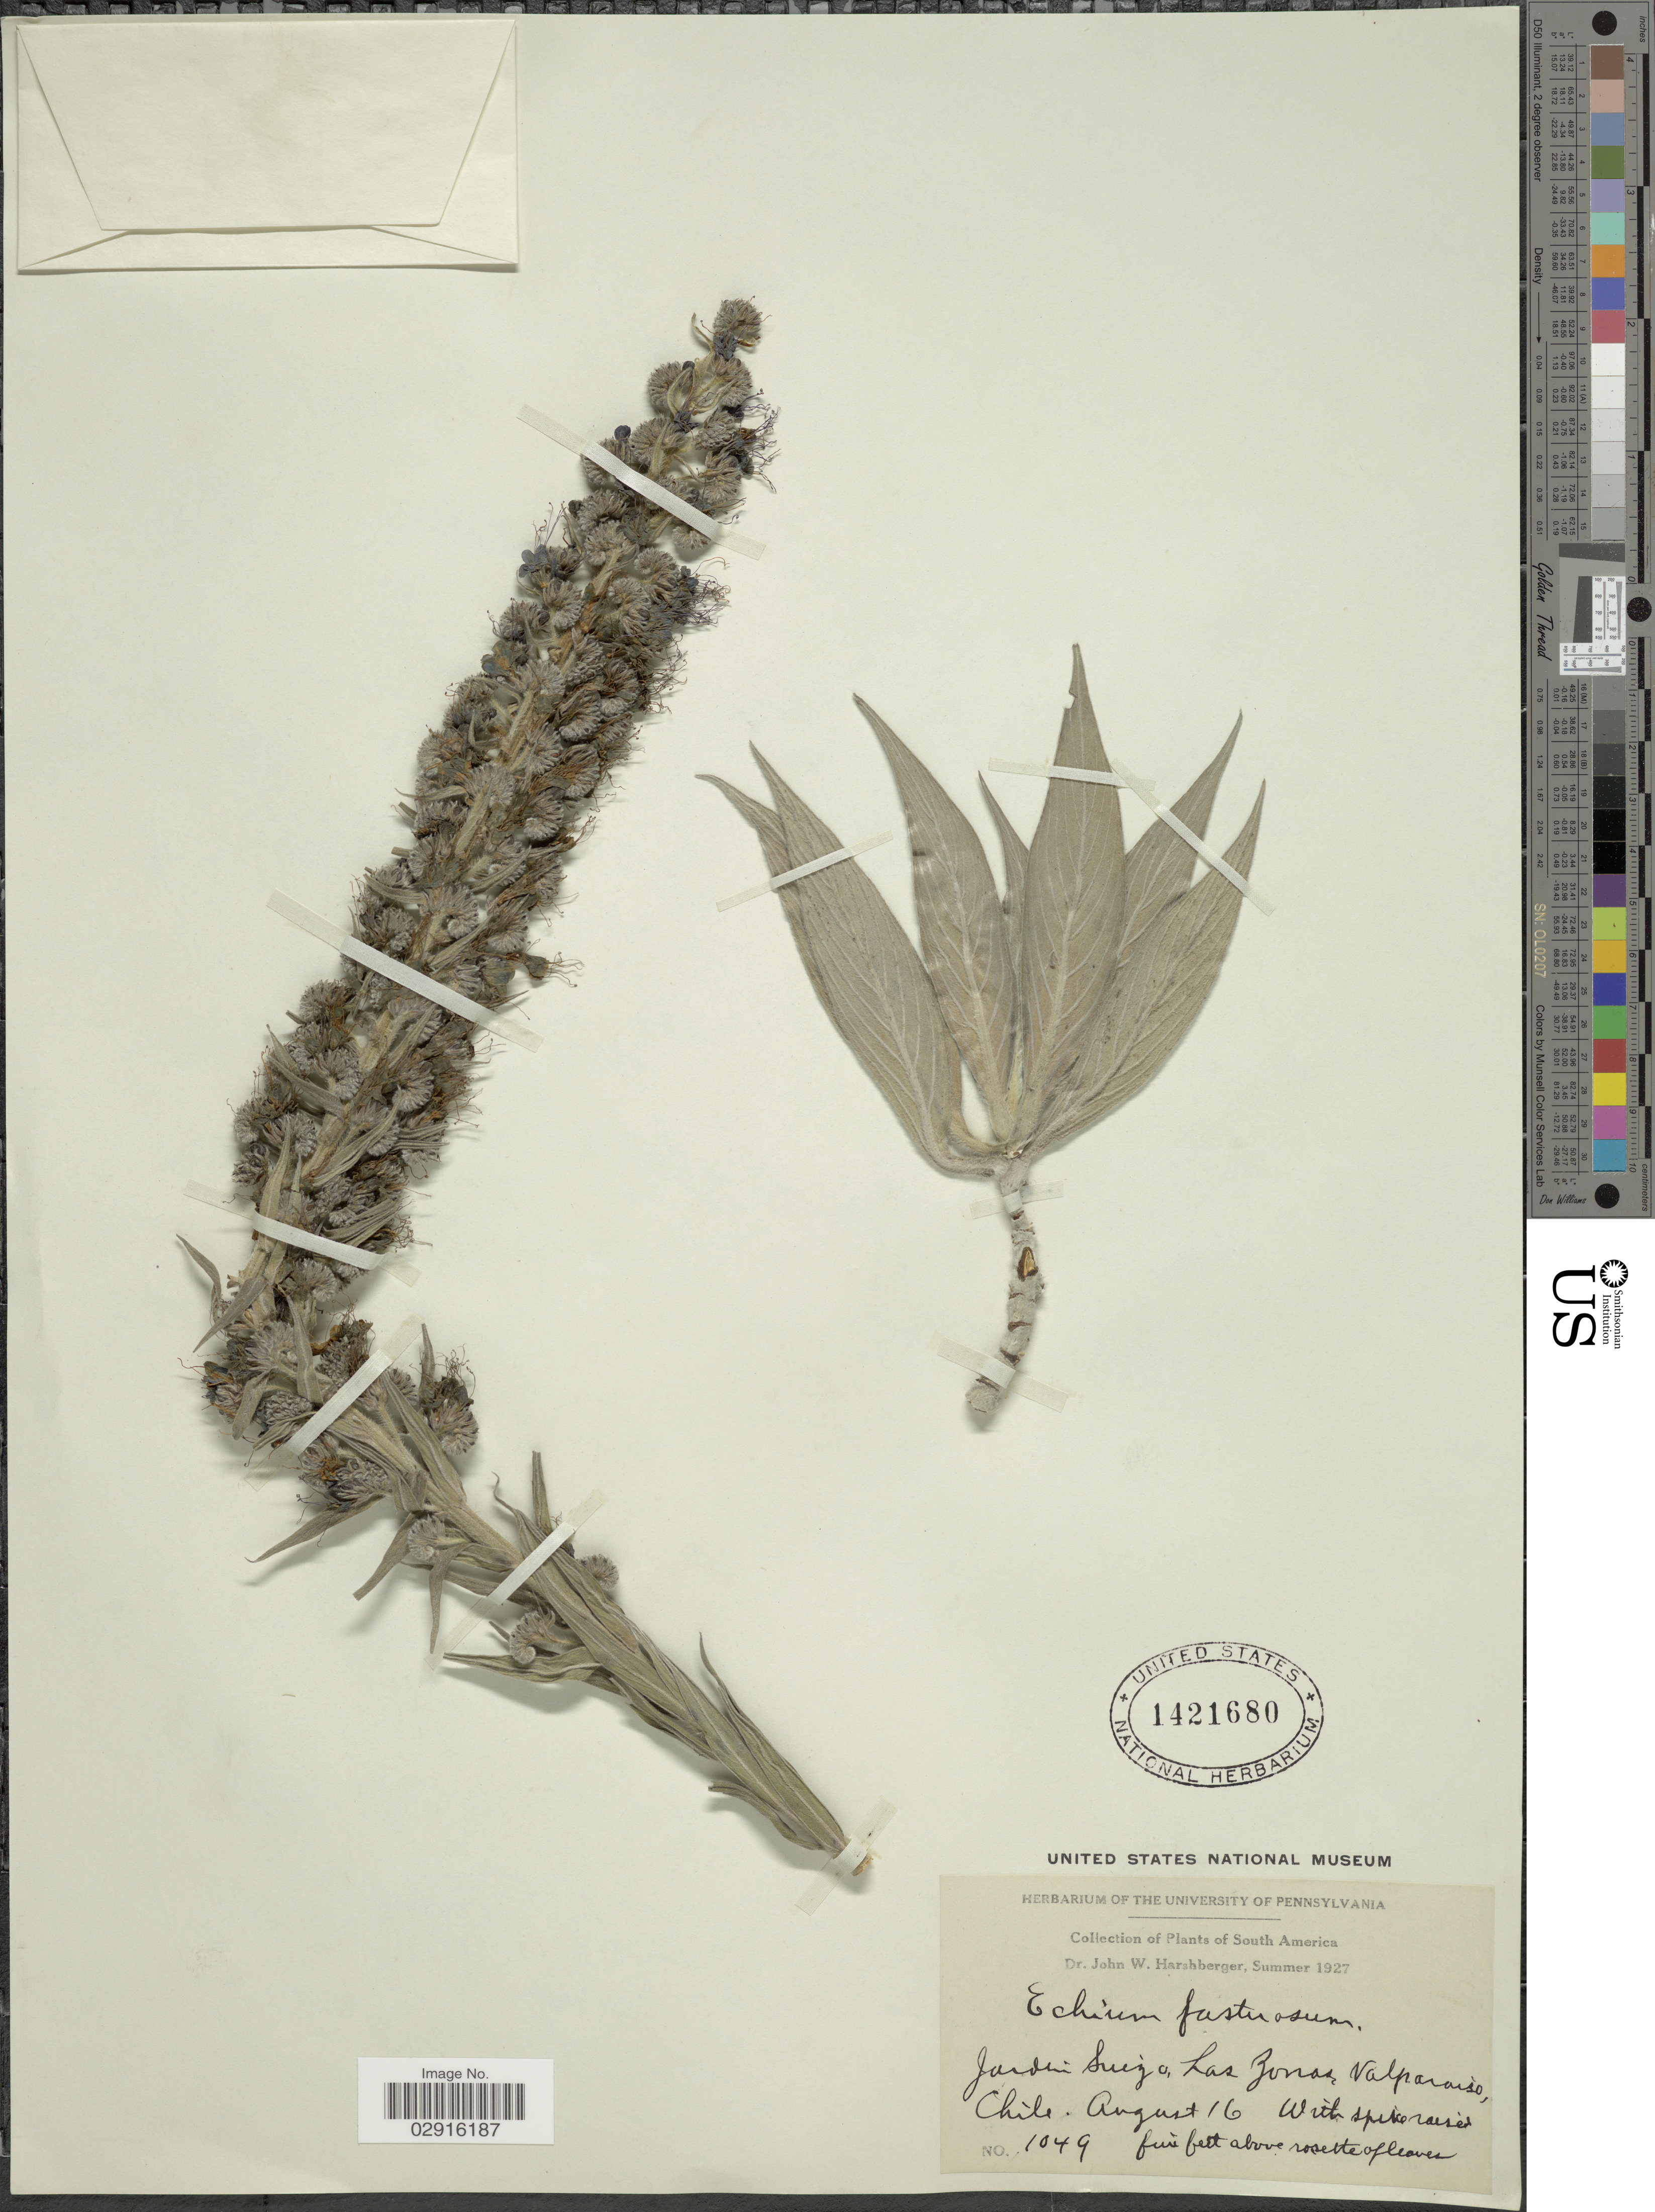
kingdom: Plantae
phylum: Tracheophyta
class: Magnoliopsida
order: Boraginales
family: Boraginaceae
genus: Echium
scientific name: Echium fastuosum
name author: Salisb.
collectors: J. W. Harshberger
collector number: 1049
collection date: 1927-08-16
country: Chile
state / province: Valparaíso (V)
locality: Jardin Suizo, Las Zonas Valparaiso, Chile.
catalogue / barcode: US 1421680